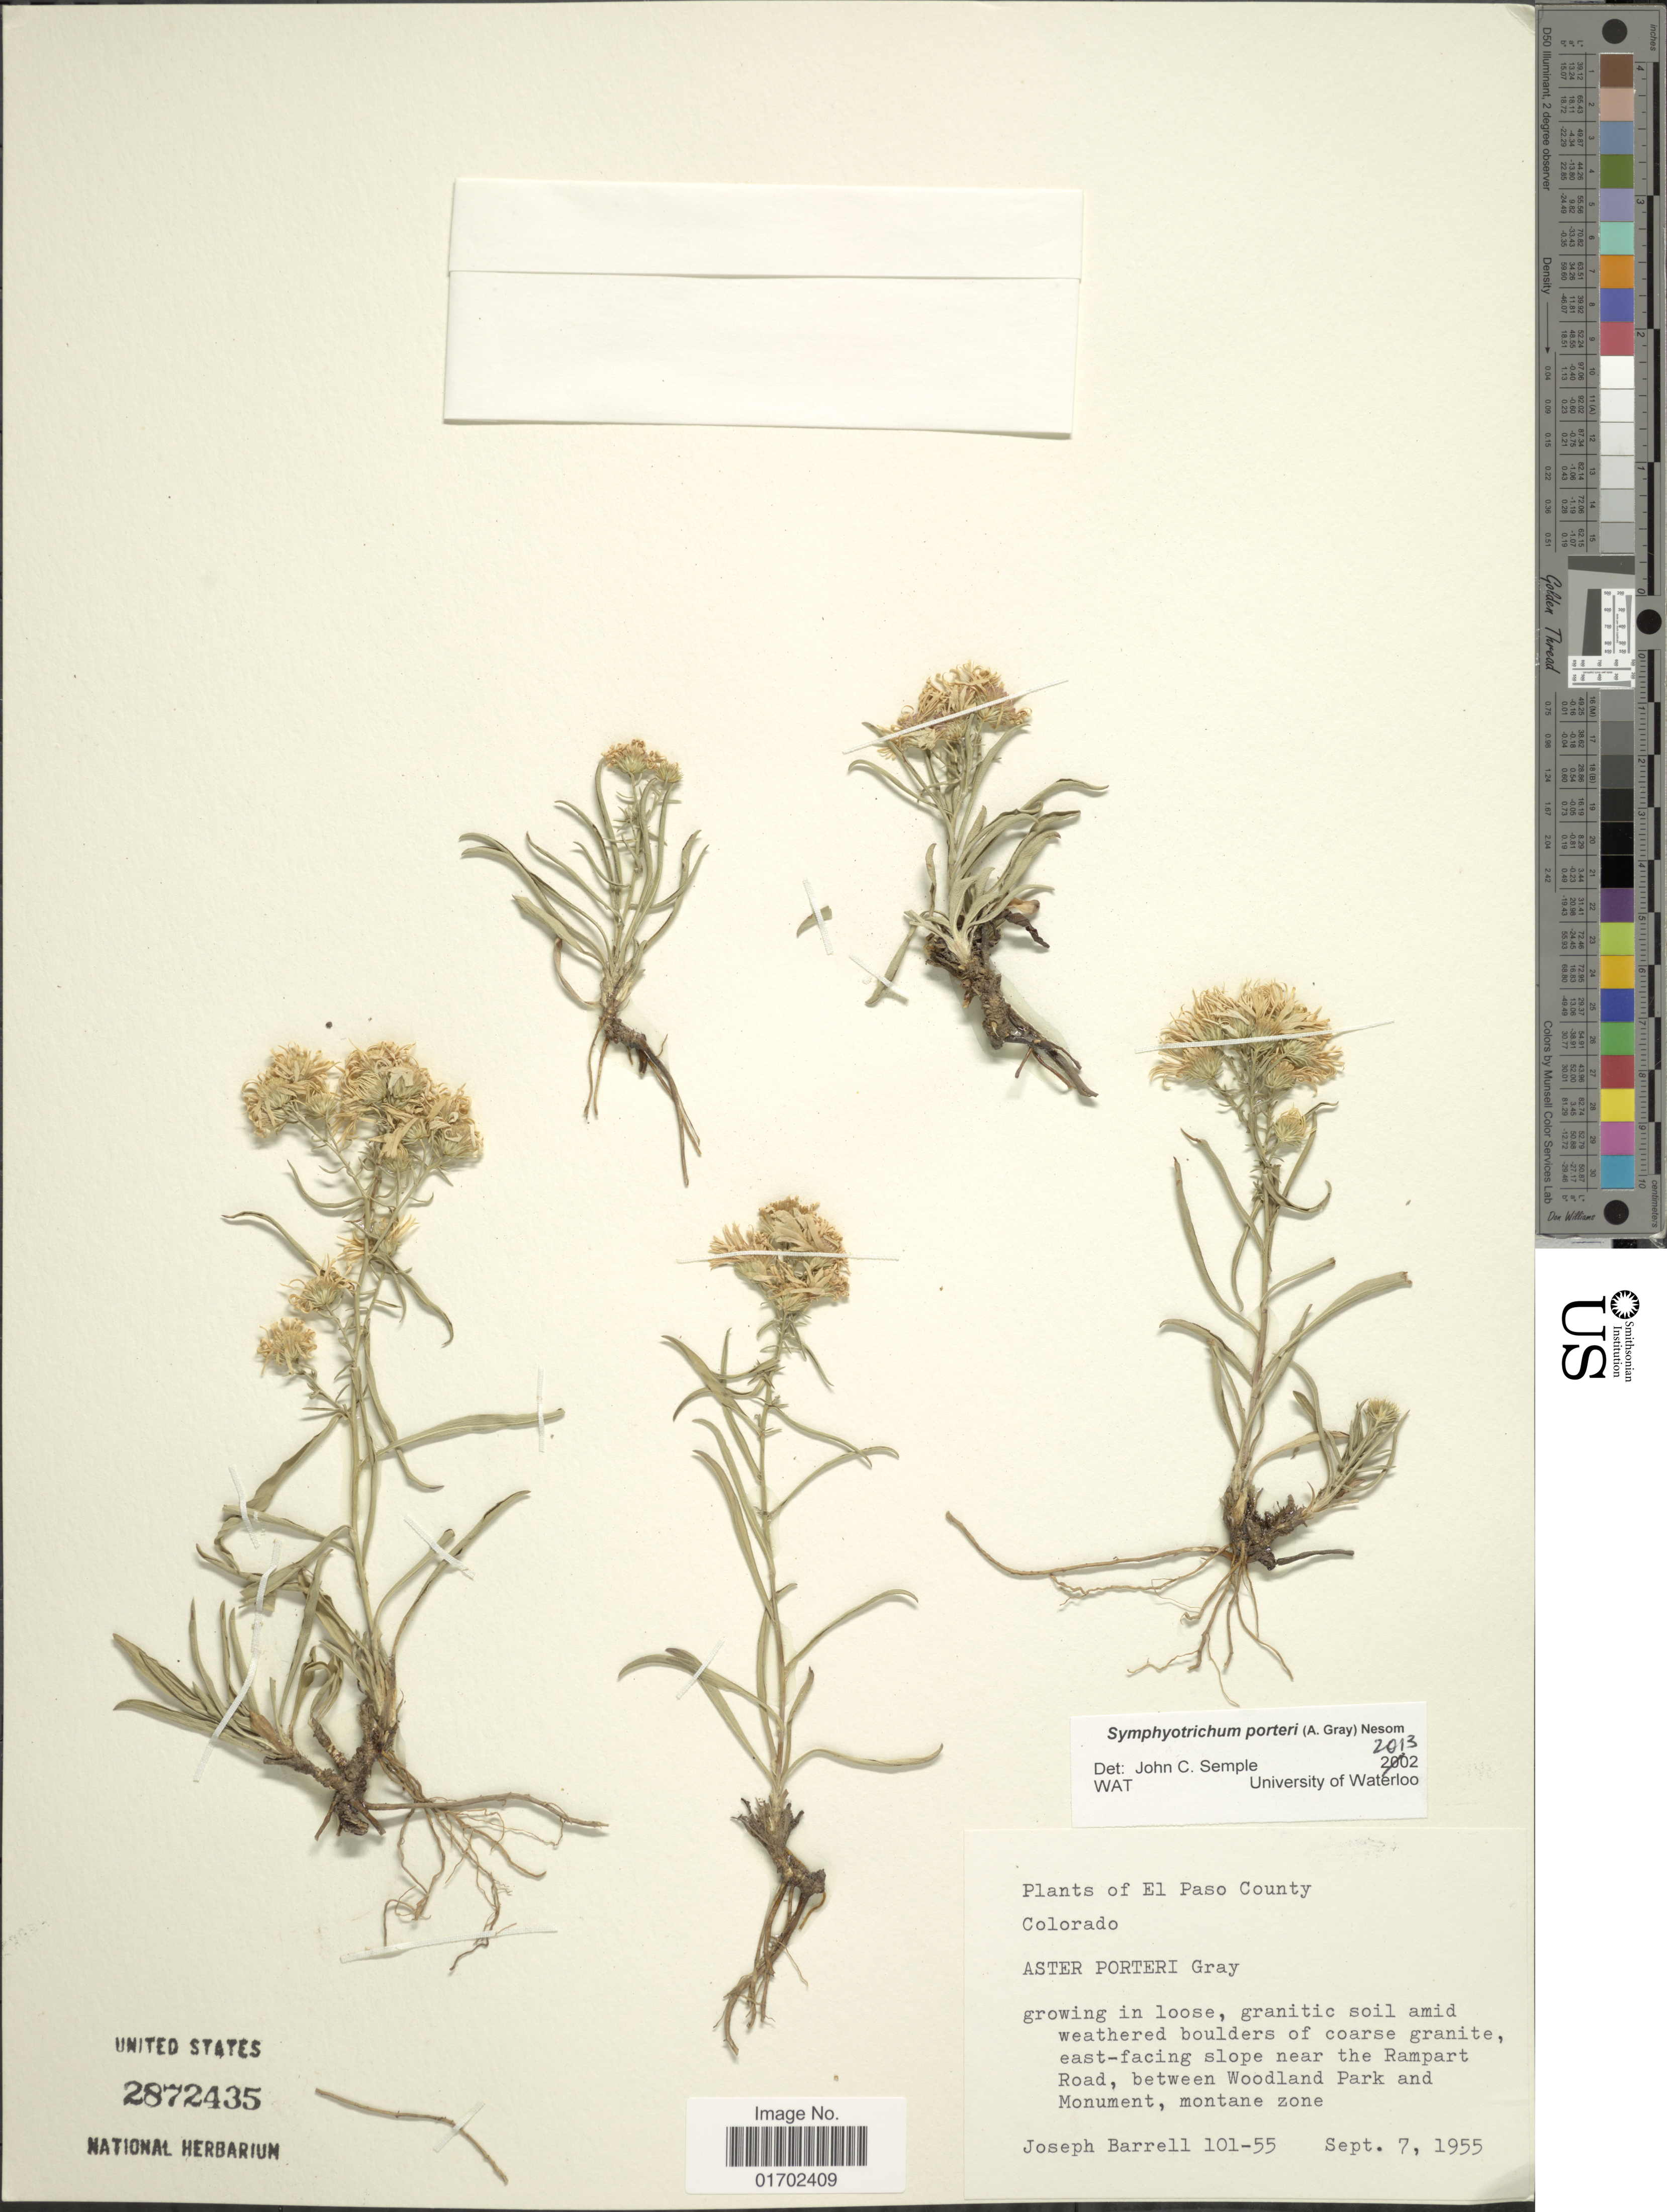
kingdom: Plantae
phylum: Tracheophyta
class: Magnoliopsida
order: Asterales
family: Asteraceae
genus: Symphyotrichum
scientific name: Symphyotrichum porteri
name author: (A. Gray) G.L. Nesom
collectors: J. Barrell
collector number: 101-55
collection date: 1955-09-07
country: United States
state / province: Colorado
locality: El Paso County. Colorado. East-facing slope near the Rampart Road, between Woodland Park and Monument, montane zone.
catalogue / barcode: US 2872435